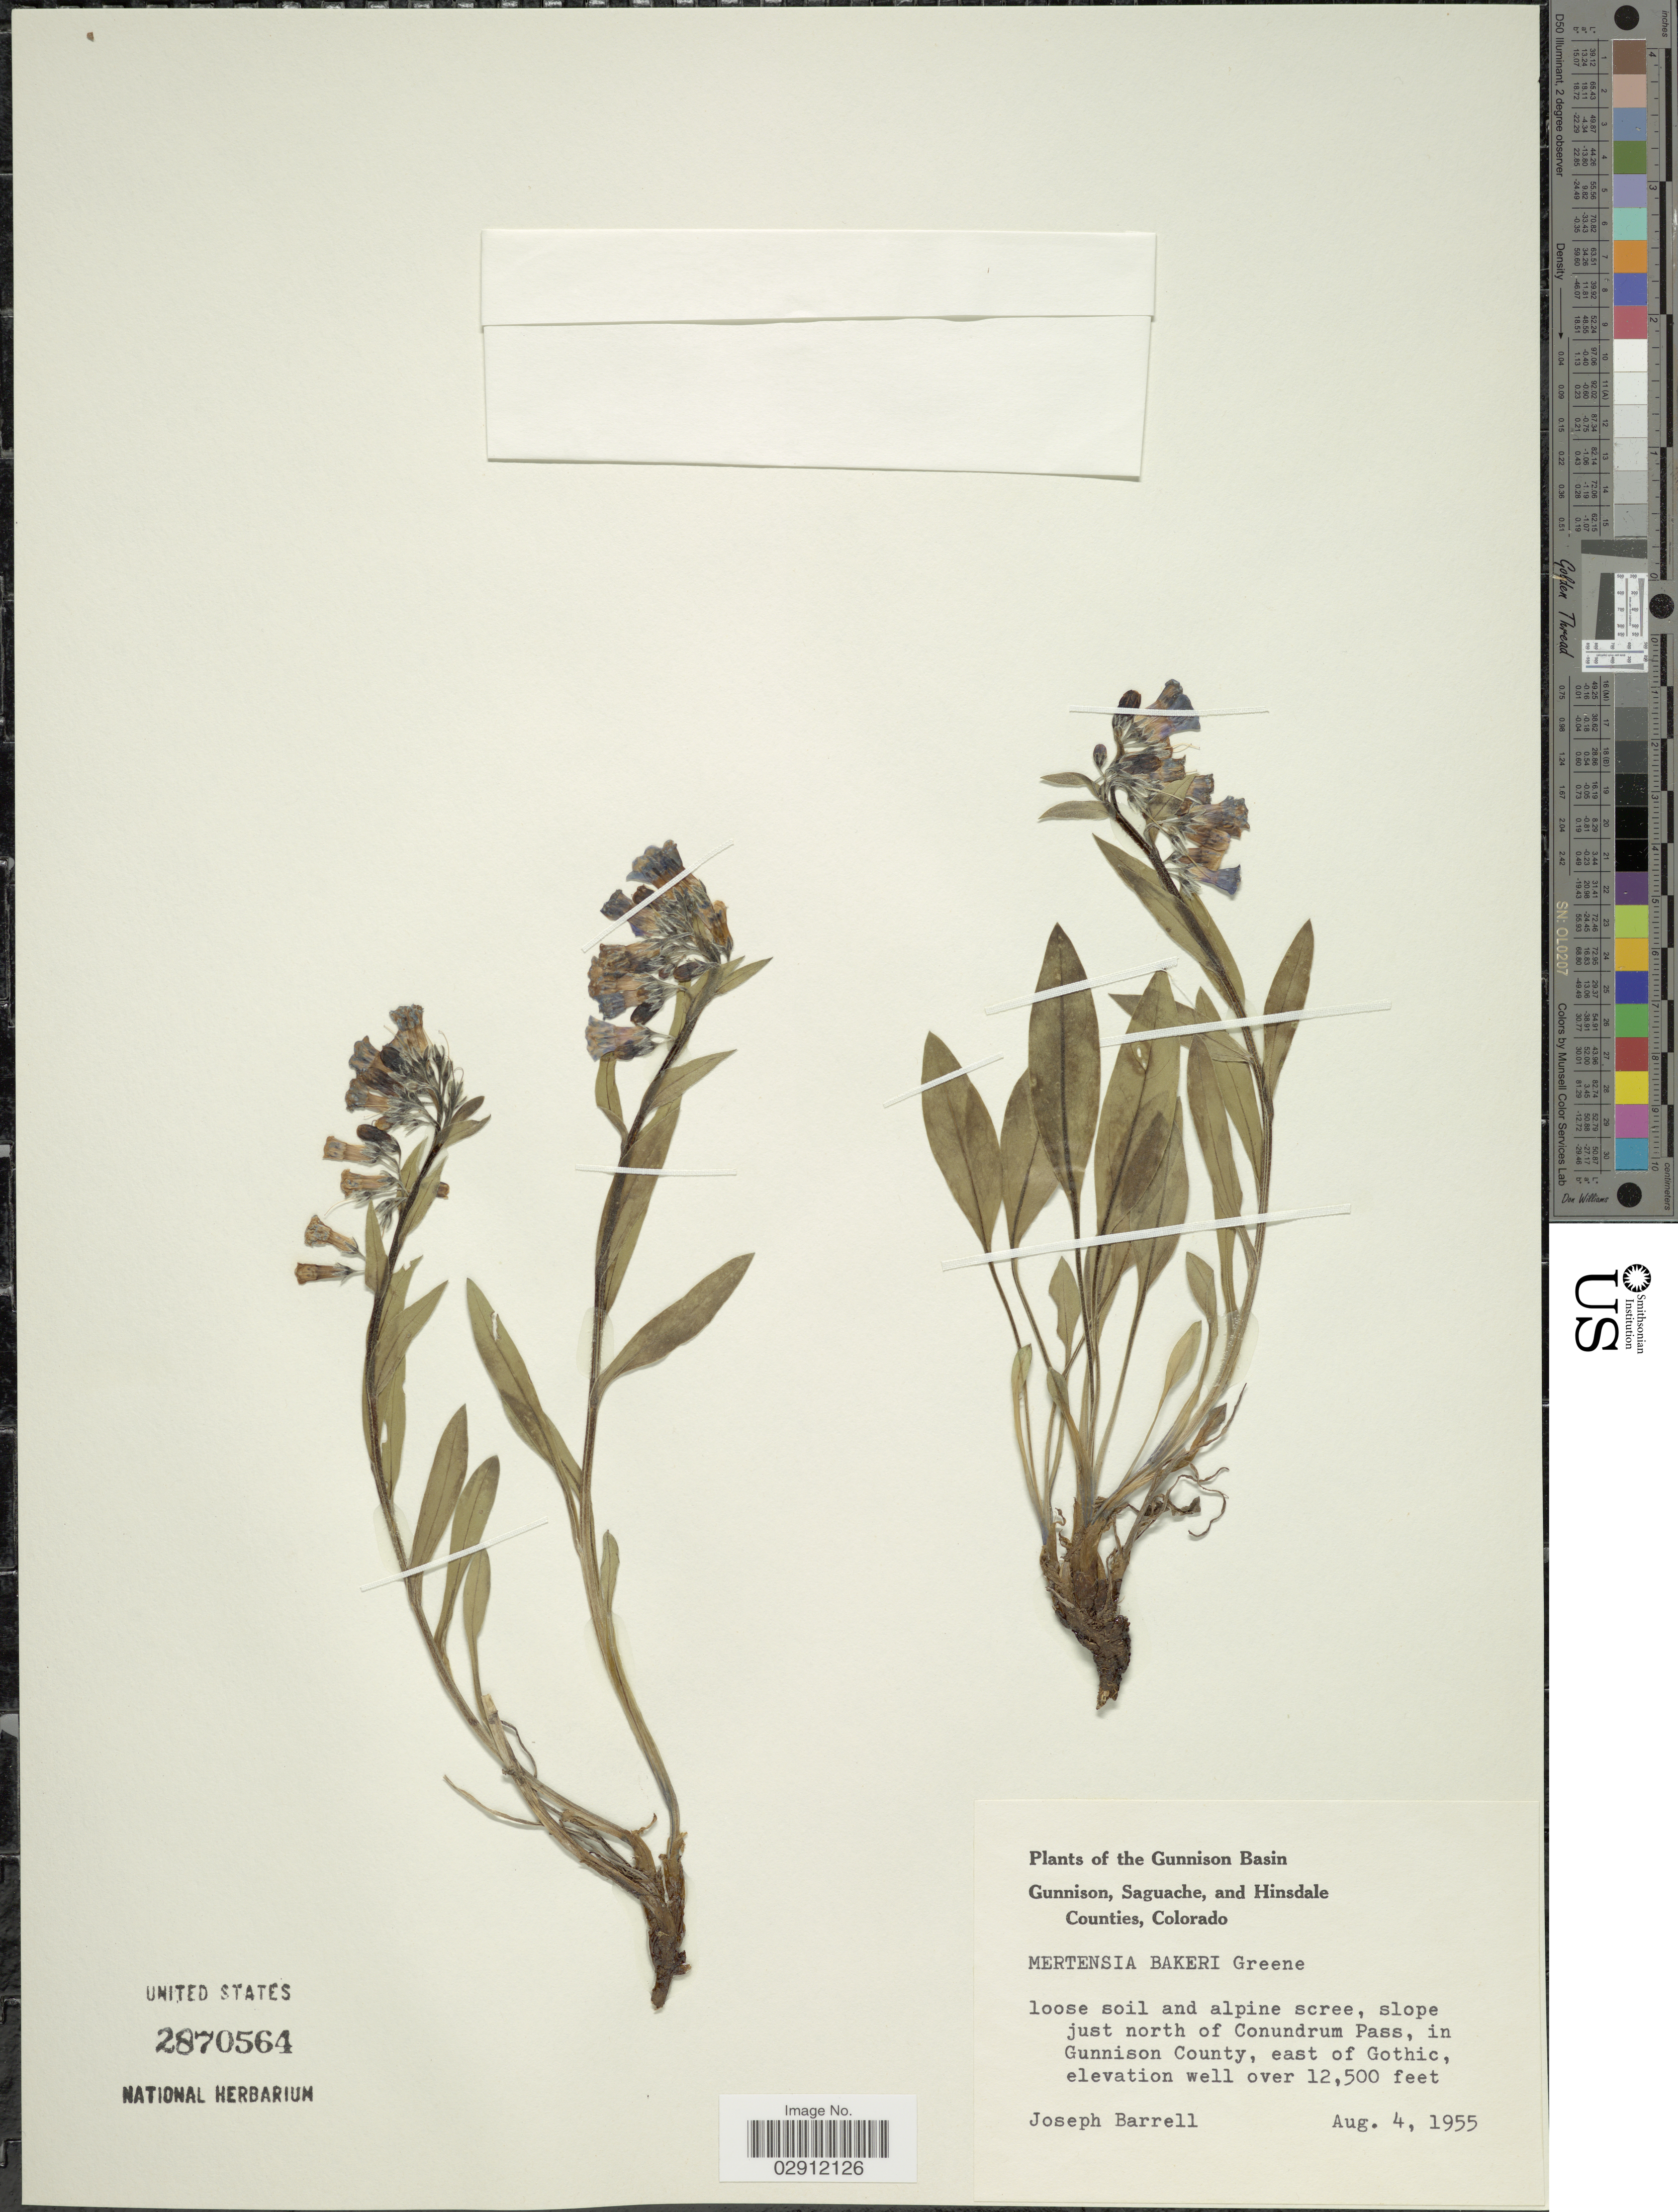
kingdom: Plantae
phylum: Tracheophyta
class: Magnoliopsida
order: Boraginales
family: Boraginaceae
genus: Mertensia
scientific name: Mertensia bakeri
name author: Greene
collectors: J. Barrell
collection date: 1955-08-04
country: United States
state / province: Colorado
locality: Gunnison Basin. Slope just north of Conundrum Pass, in Gunnison County, east of Gothic.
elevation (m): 3810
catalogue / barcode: US 2870564